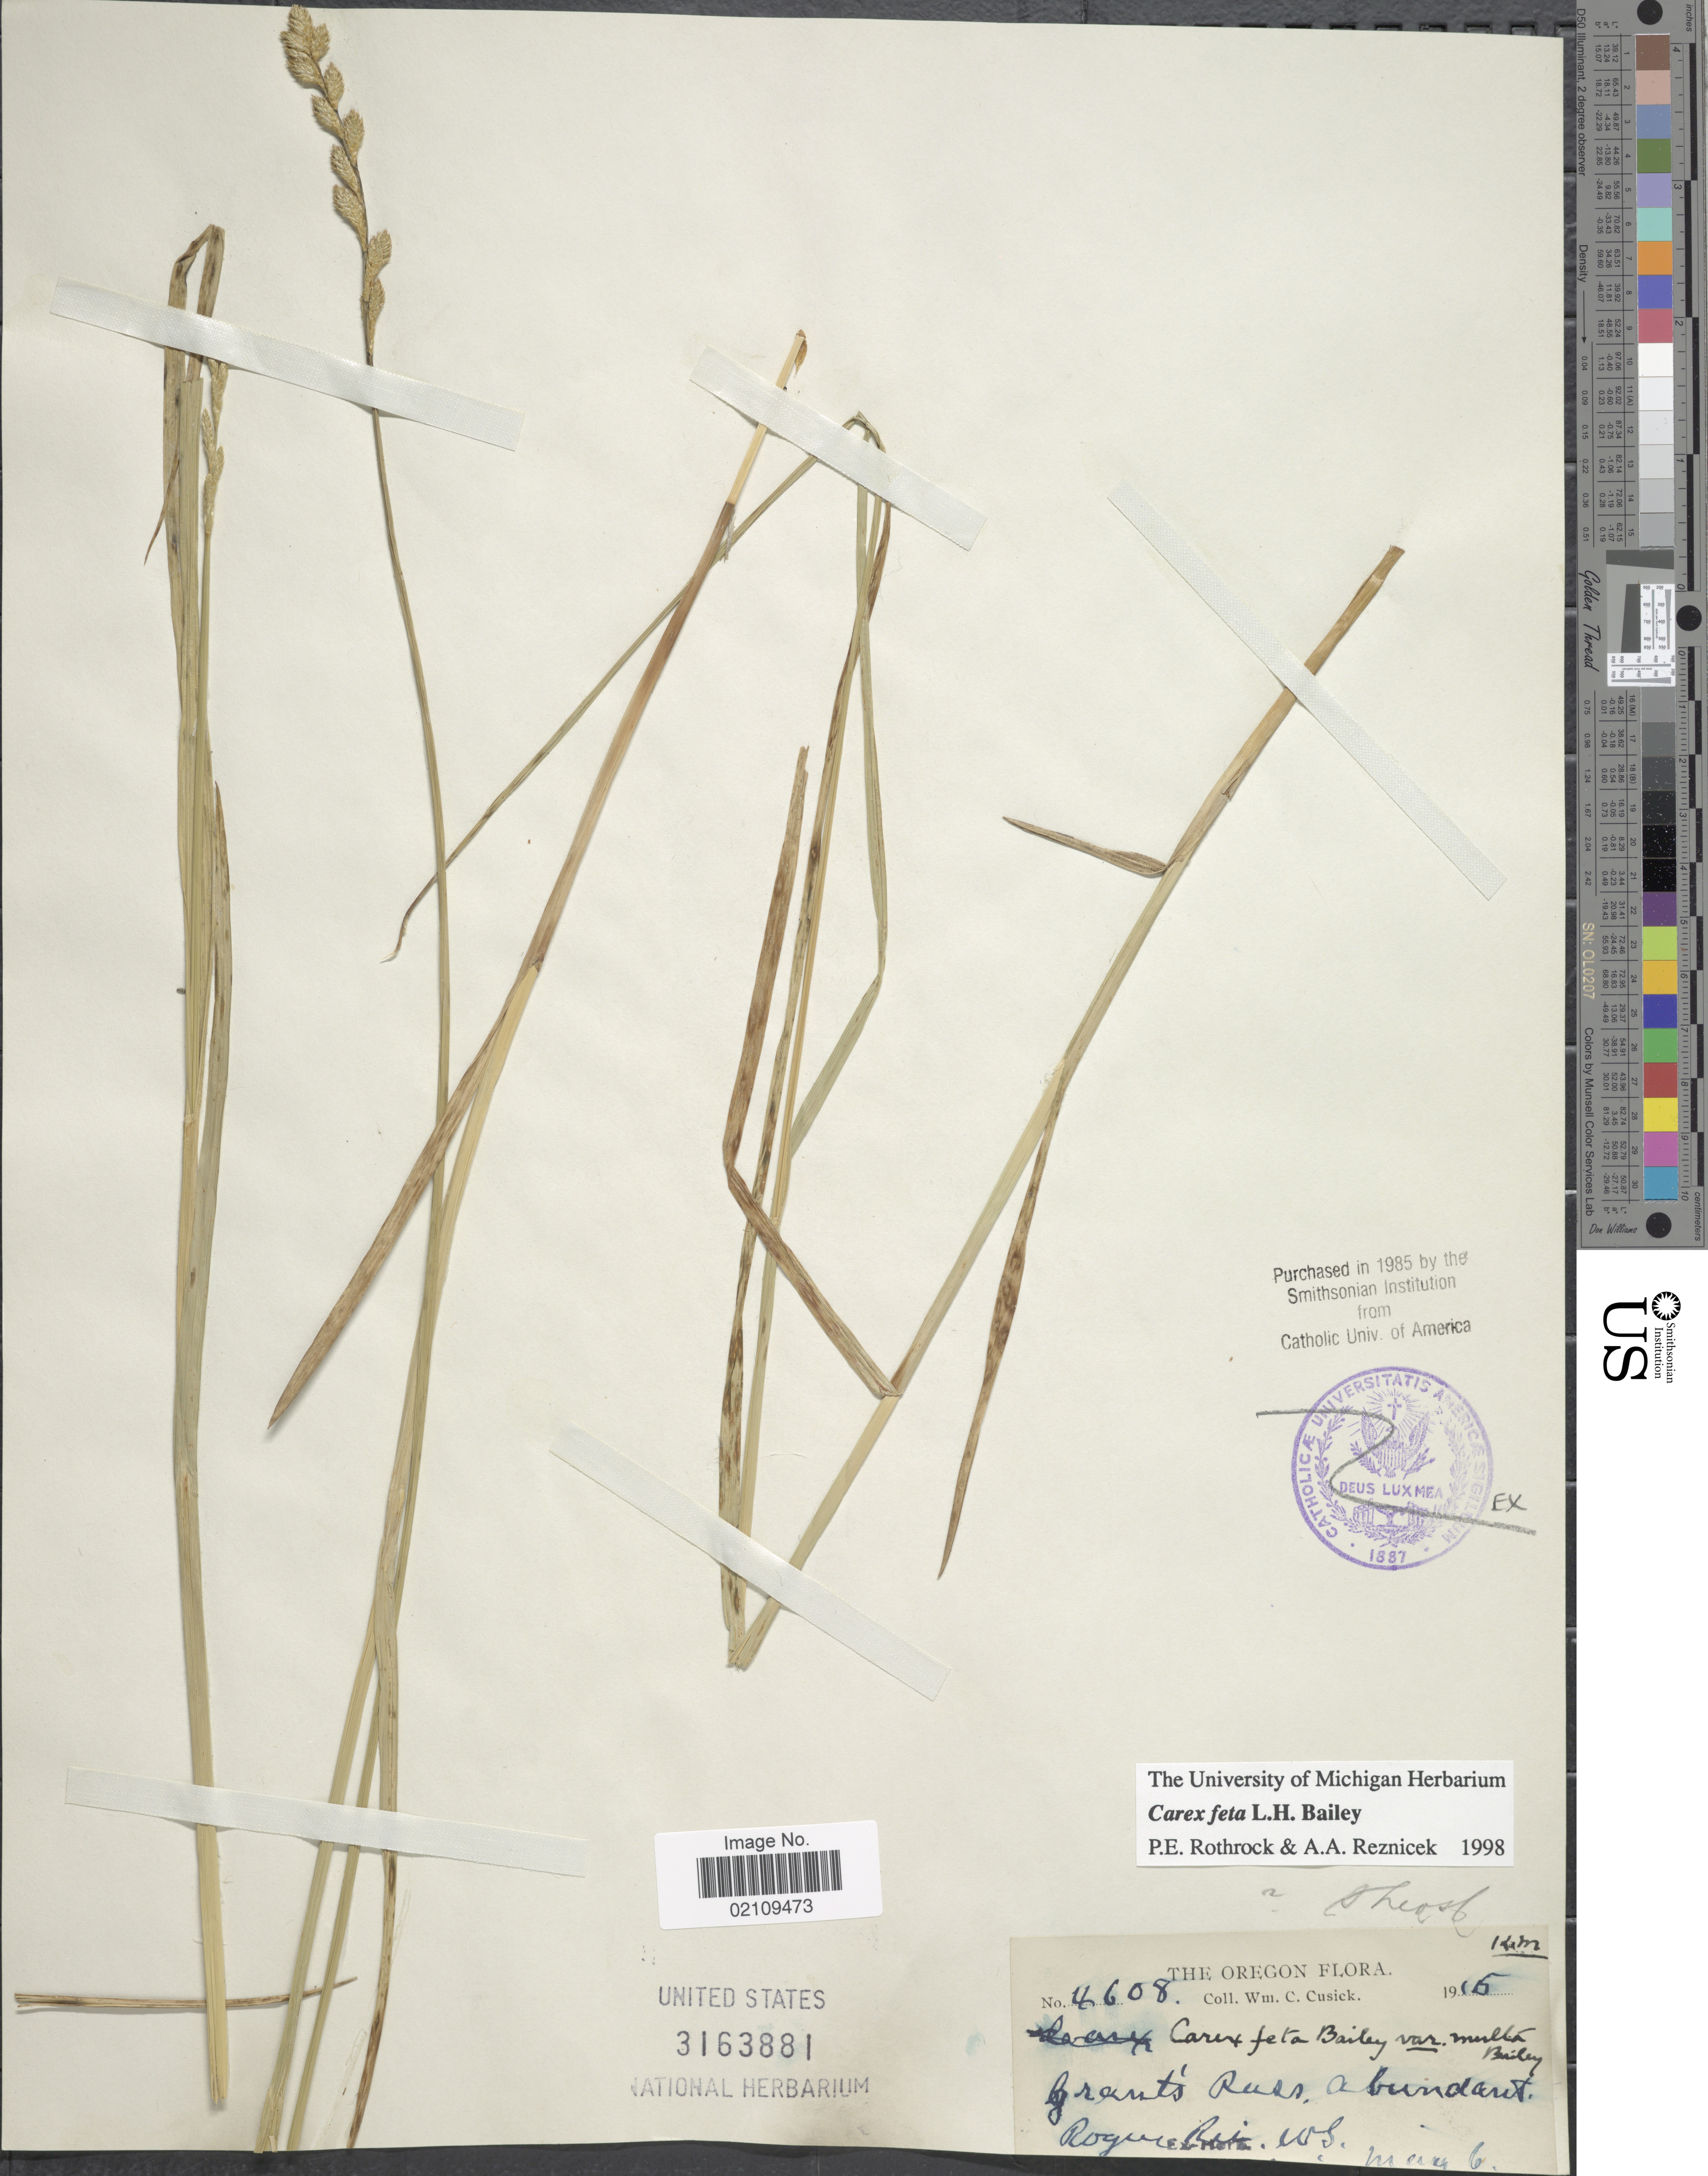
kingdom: Plantae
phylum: Tracheophyta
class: Liliopsida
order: Poales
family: Cyperaceae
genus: Carex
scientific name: Carex feta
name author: L.H. Bailey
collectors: W. C. Cusick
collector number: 4608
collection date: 1915-05-06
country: United States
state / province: Oregon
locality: Rogue Riv.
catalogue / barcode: US 3163881